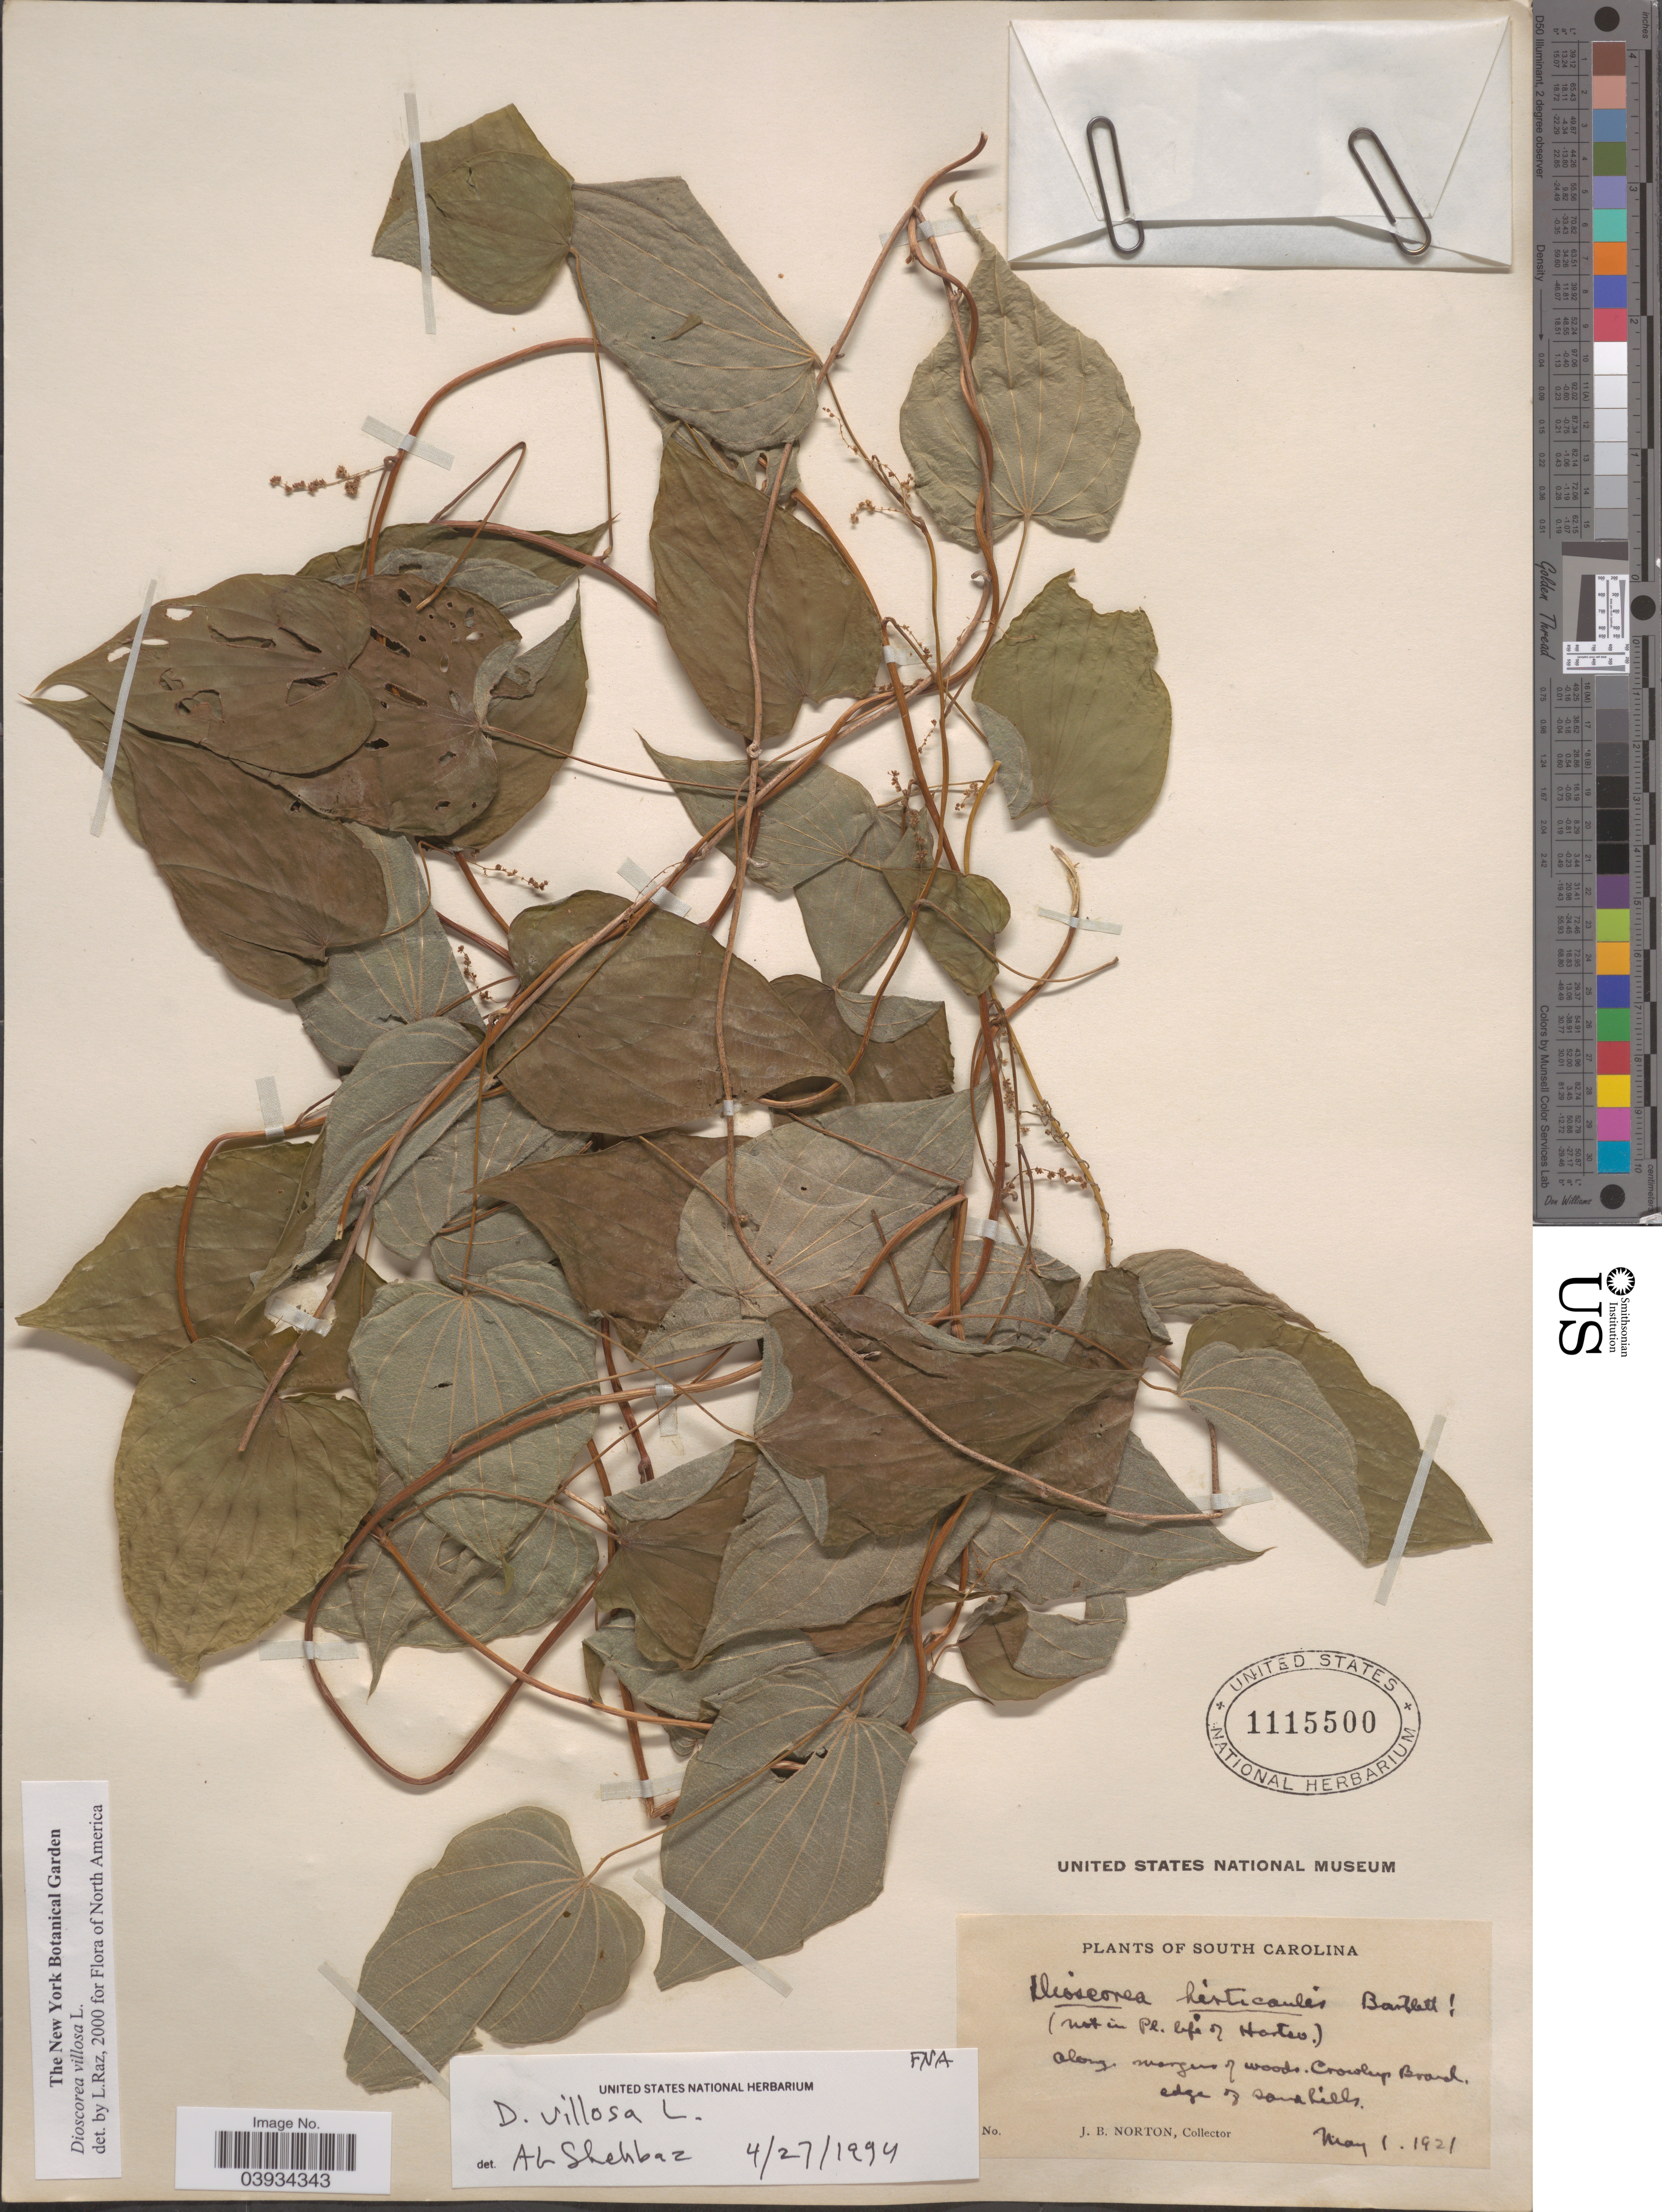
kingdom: Plantae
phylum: Tracheophyta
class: Liliopsida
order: Dioscoreales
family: Dioscoreaceae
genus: Dioscorea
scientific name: Dioscorea villosa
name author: L.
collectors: J. B. Norton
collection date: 1921-05-01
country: United States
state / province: South Carolina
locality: Along margins of woods. Crowley Branch, edge of sand hills.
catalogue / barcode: US 1115500